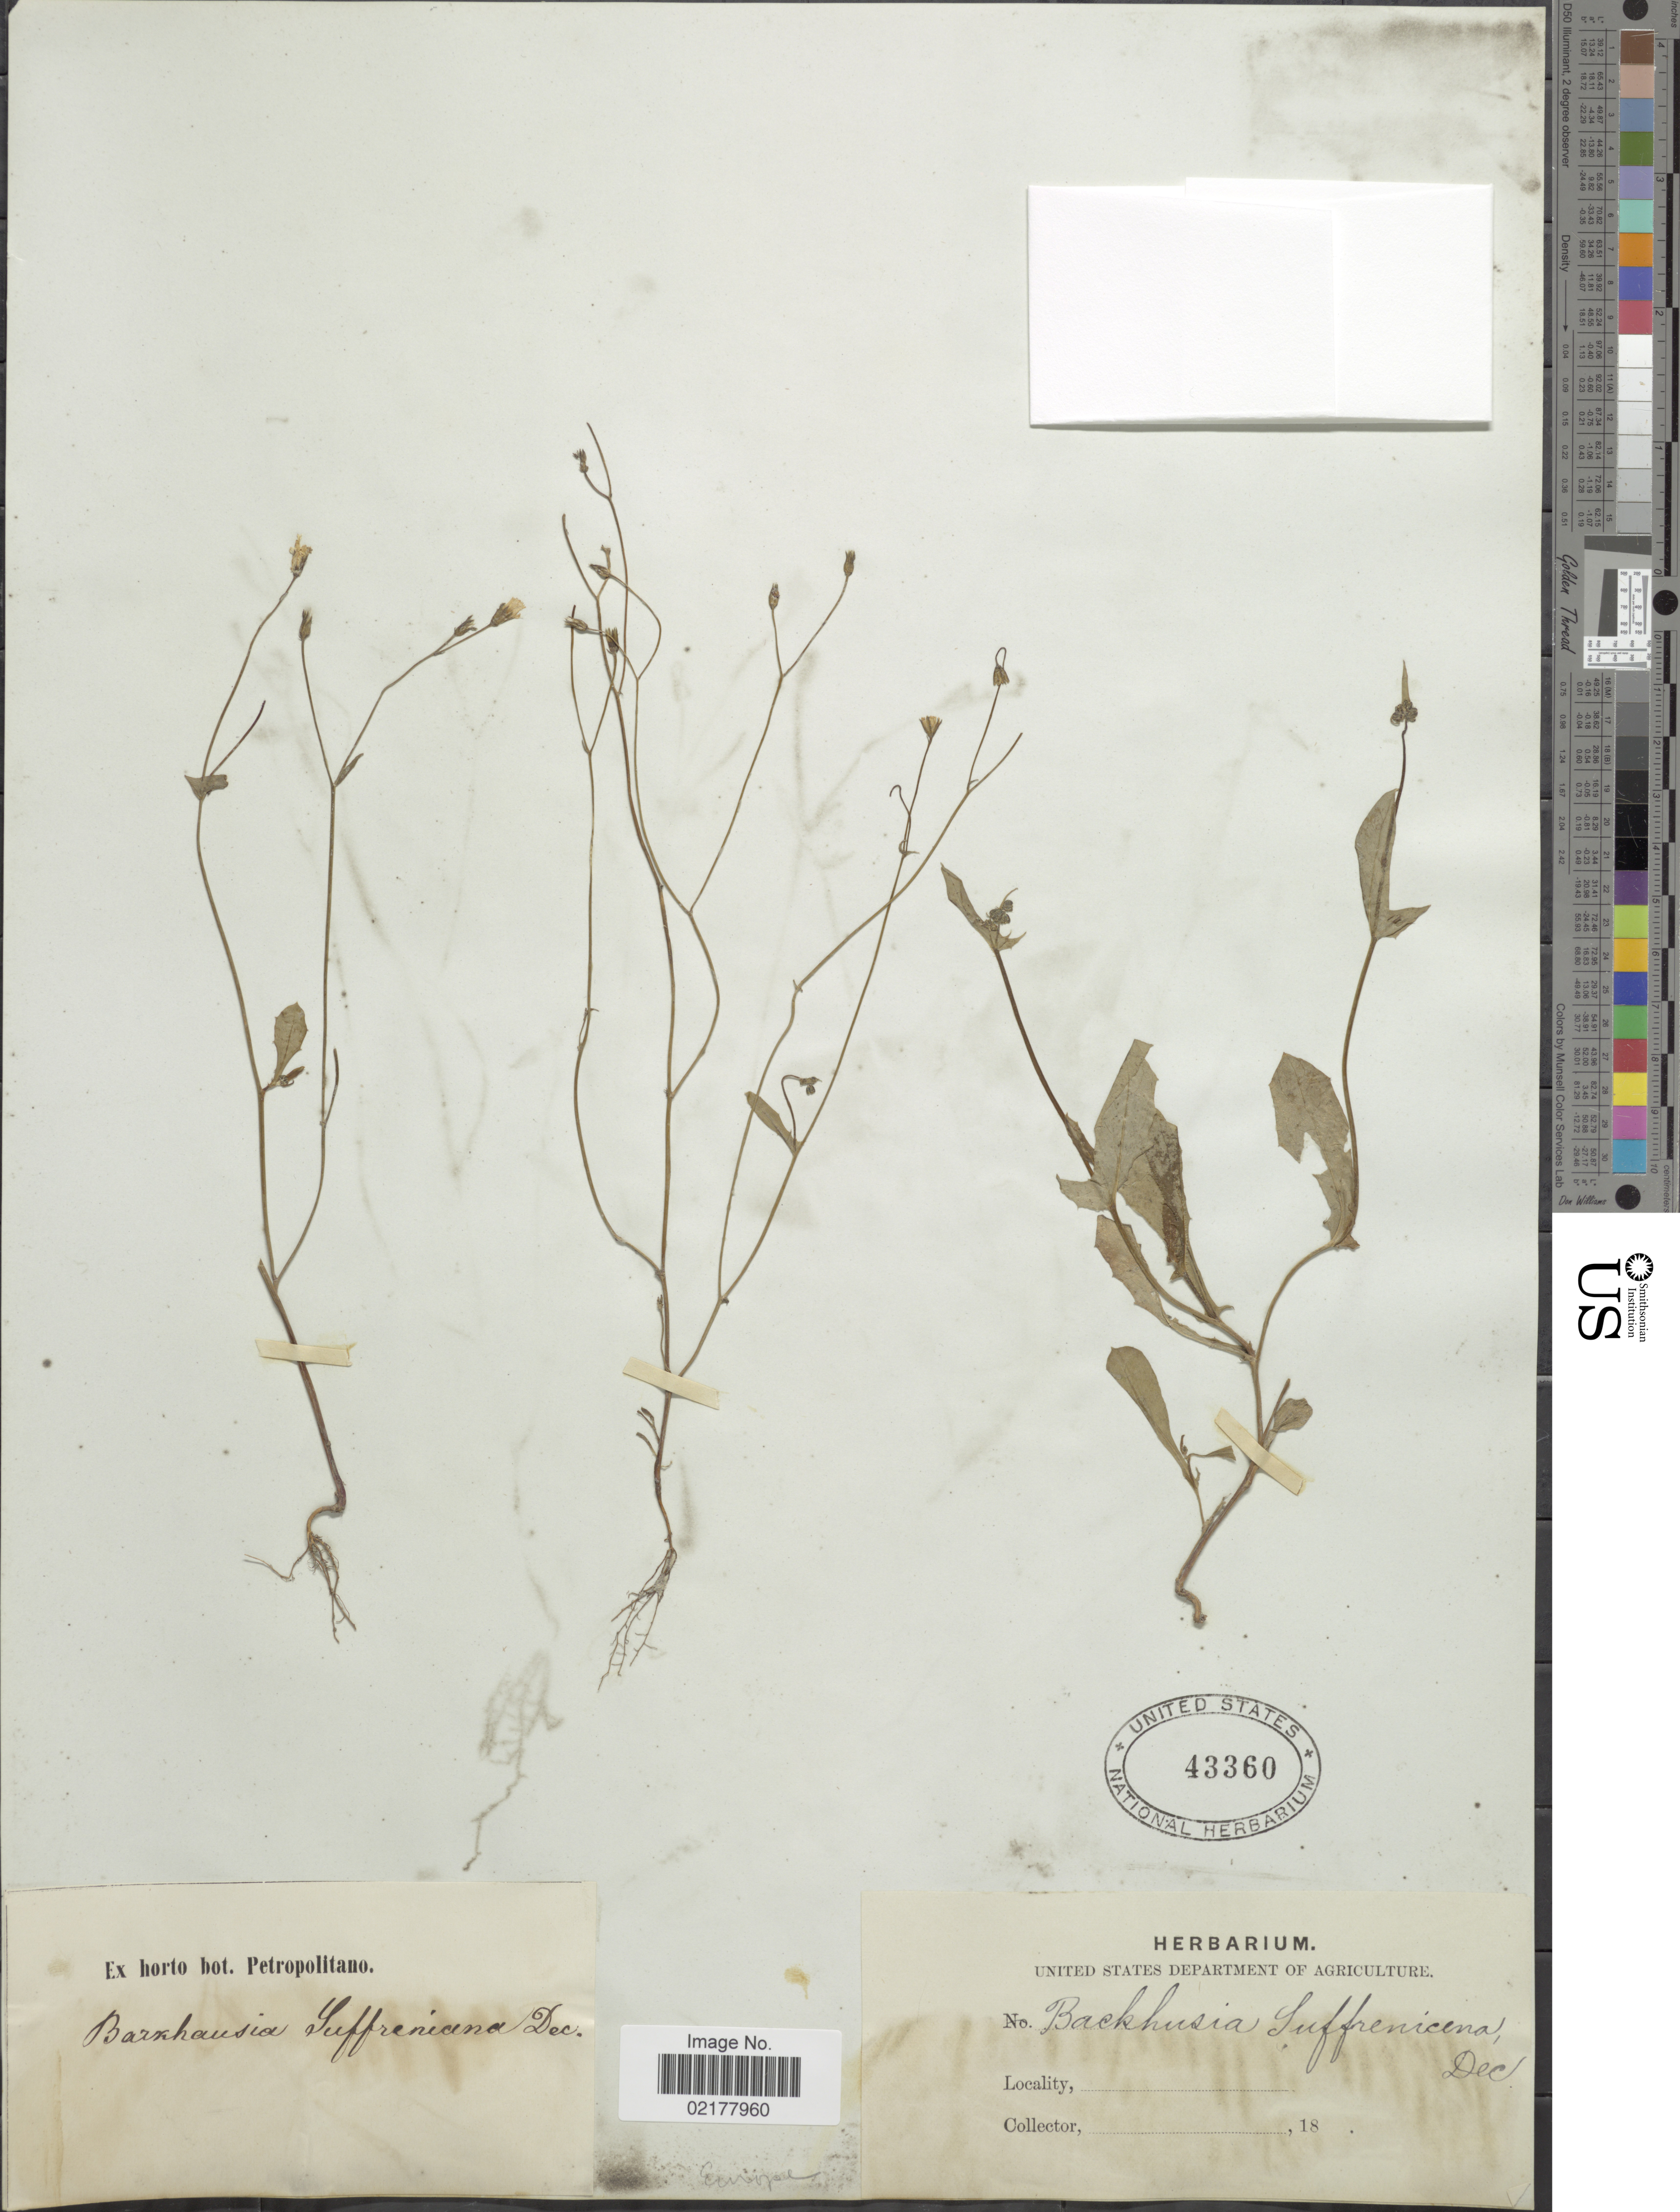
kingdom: Plantae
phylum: Tracheophyta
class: Magnoliopsida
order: Asterales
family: Asteraceae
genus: Crepis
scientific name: Crepis suffreniana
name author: (DC.) J. Lloyd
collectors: ex Horto Bot. Petropolitano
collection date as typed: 18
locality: Europe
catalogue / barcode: US 43360